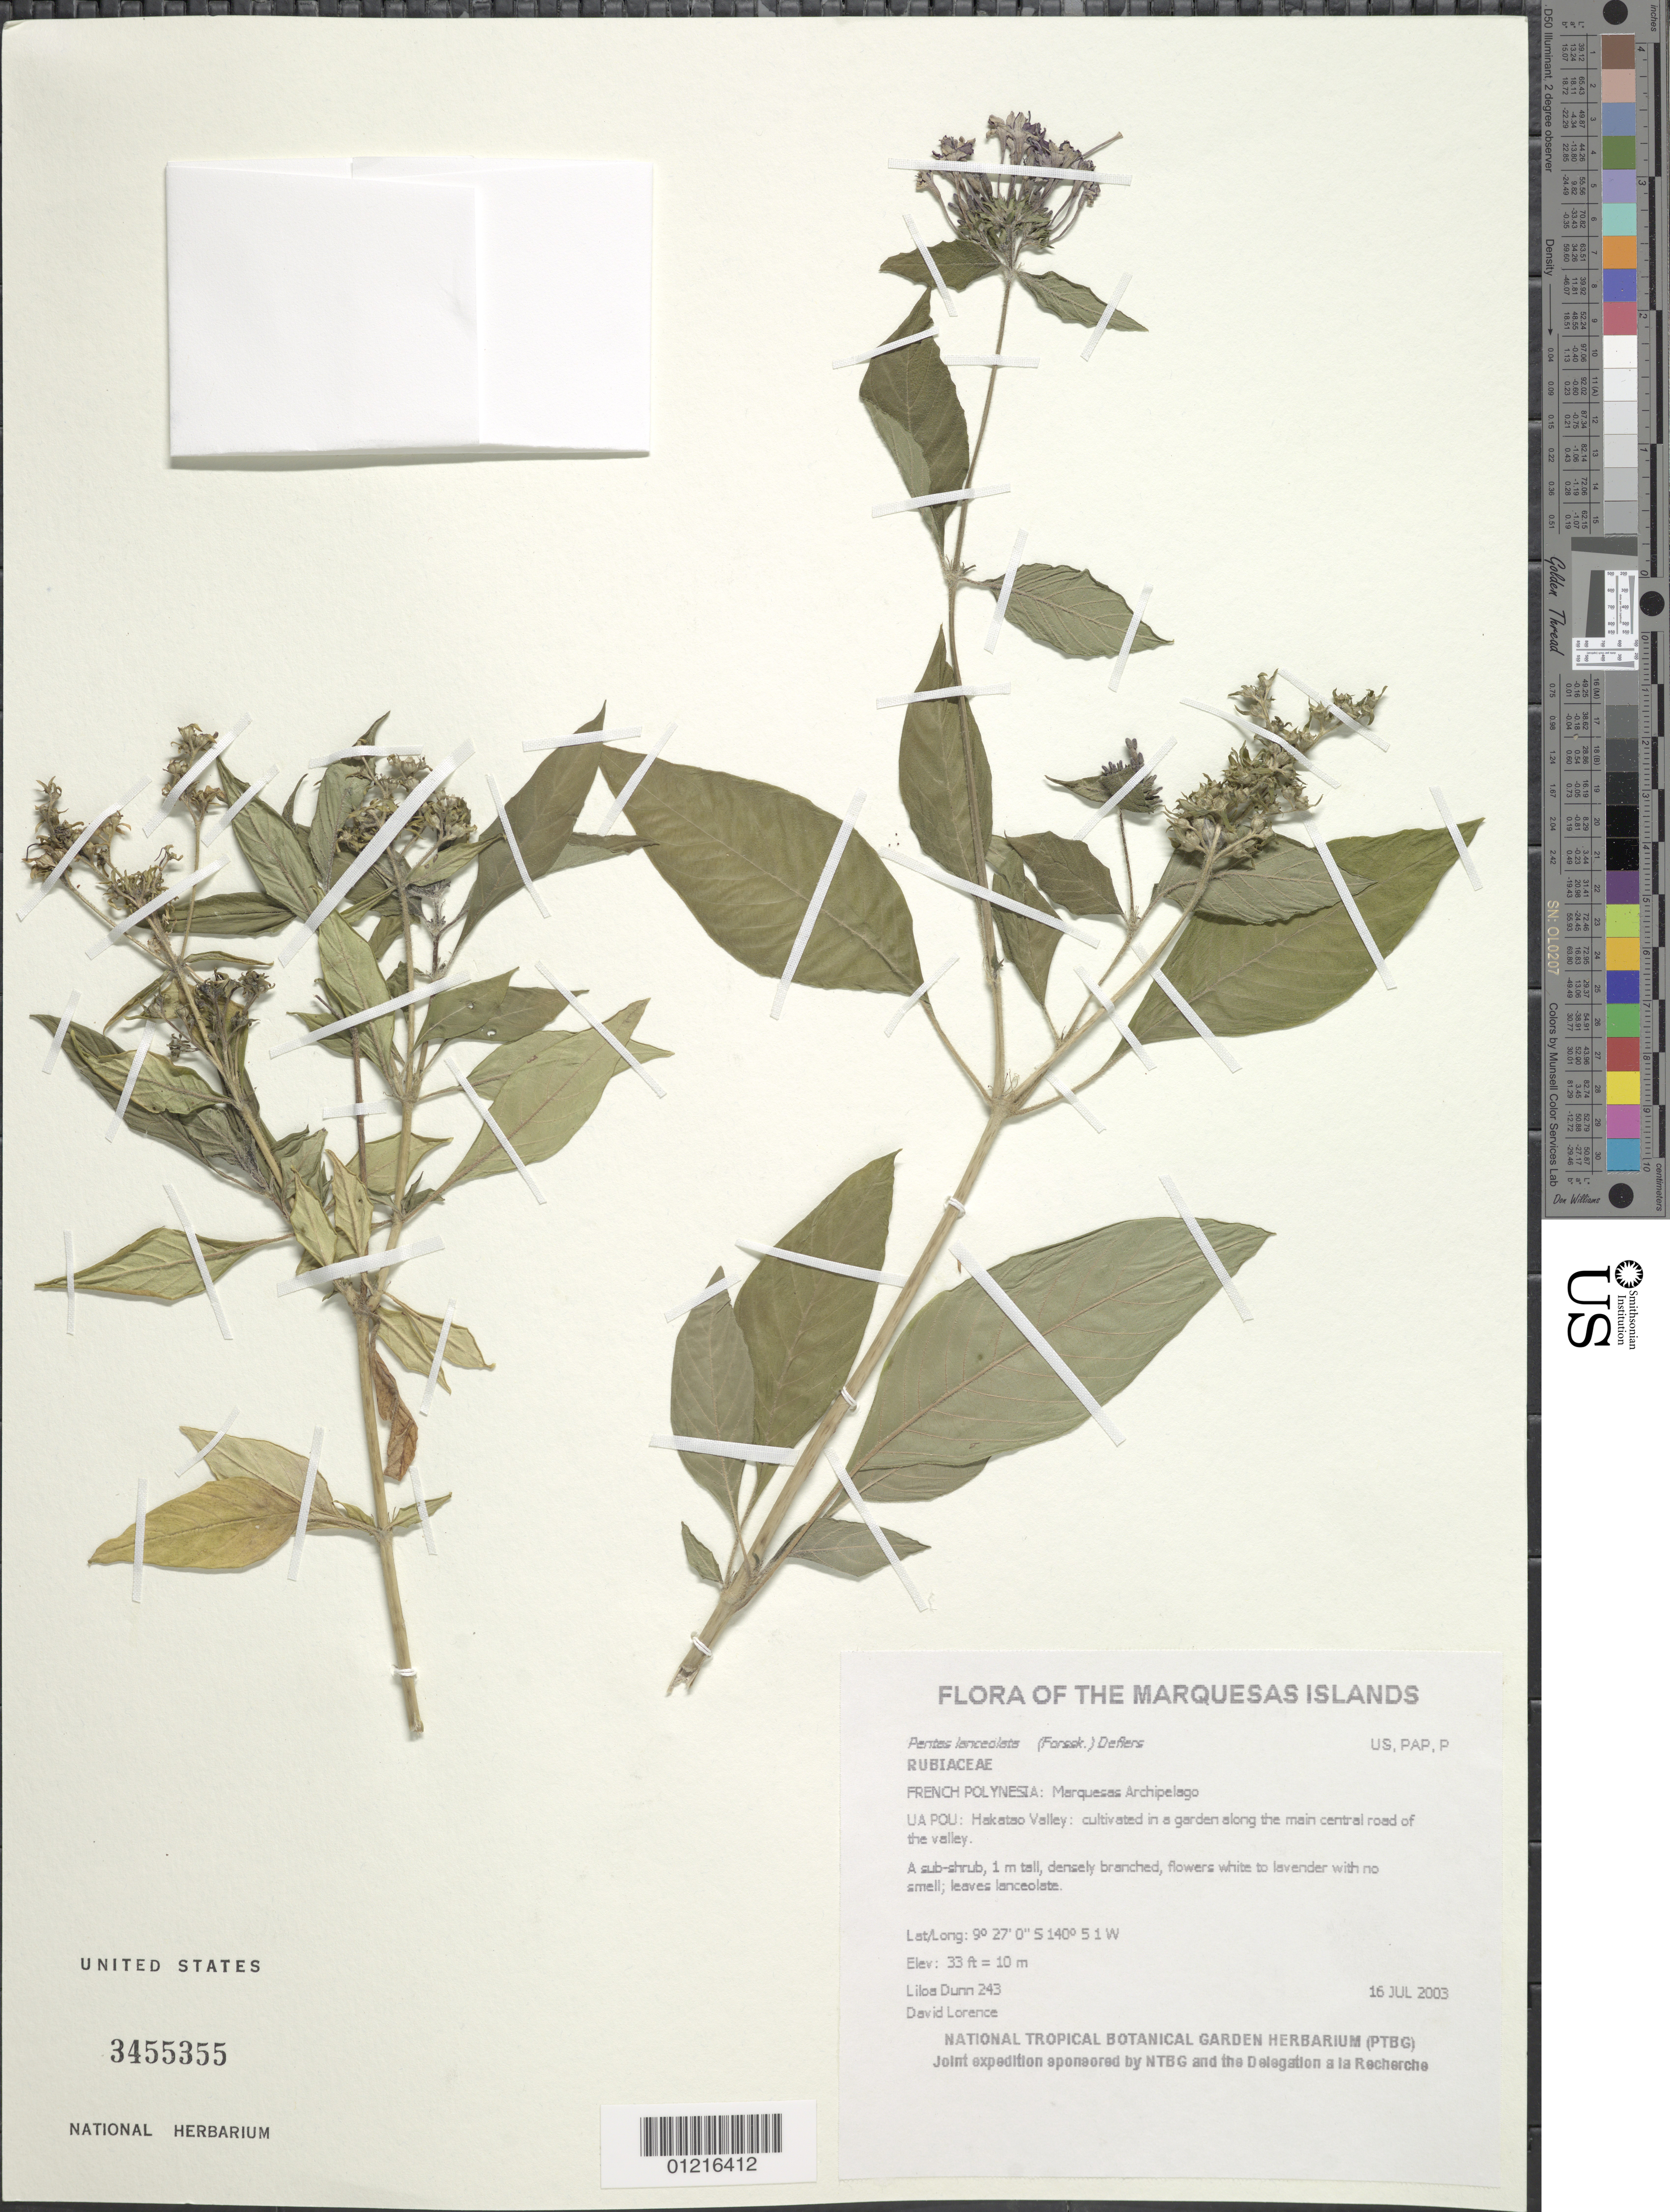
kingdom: Plantae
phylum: Tracheophyta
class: Magnoliopsida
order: Gentianales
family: Rubiaceae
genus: Pentas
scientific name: Pentas lanceolata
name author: (Forssk.) Deflers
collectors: L. Dunn & D. Lorence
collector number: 243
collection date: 2003-07-16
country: French Polynesia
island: Ua Pou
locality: Hakatau Valley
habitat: Cultivated in a garden along the main central road of the valley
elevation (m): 10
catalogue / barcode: US 3455355